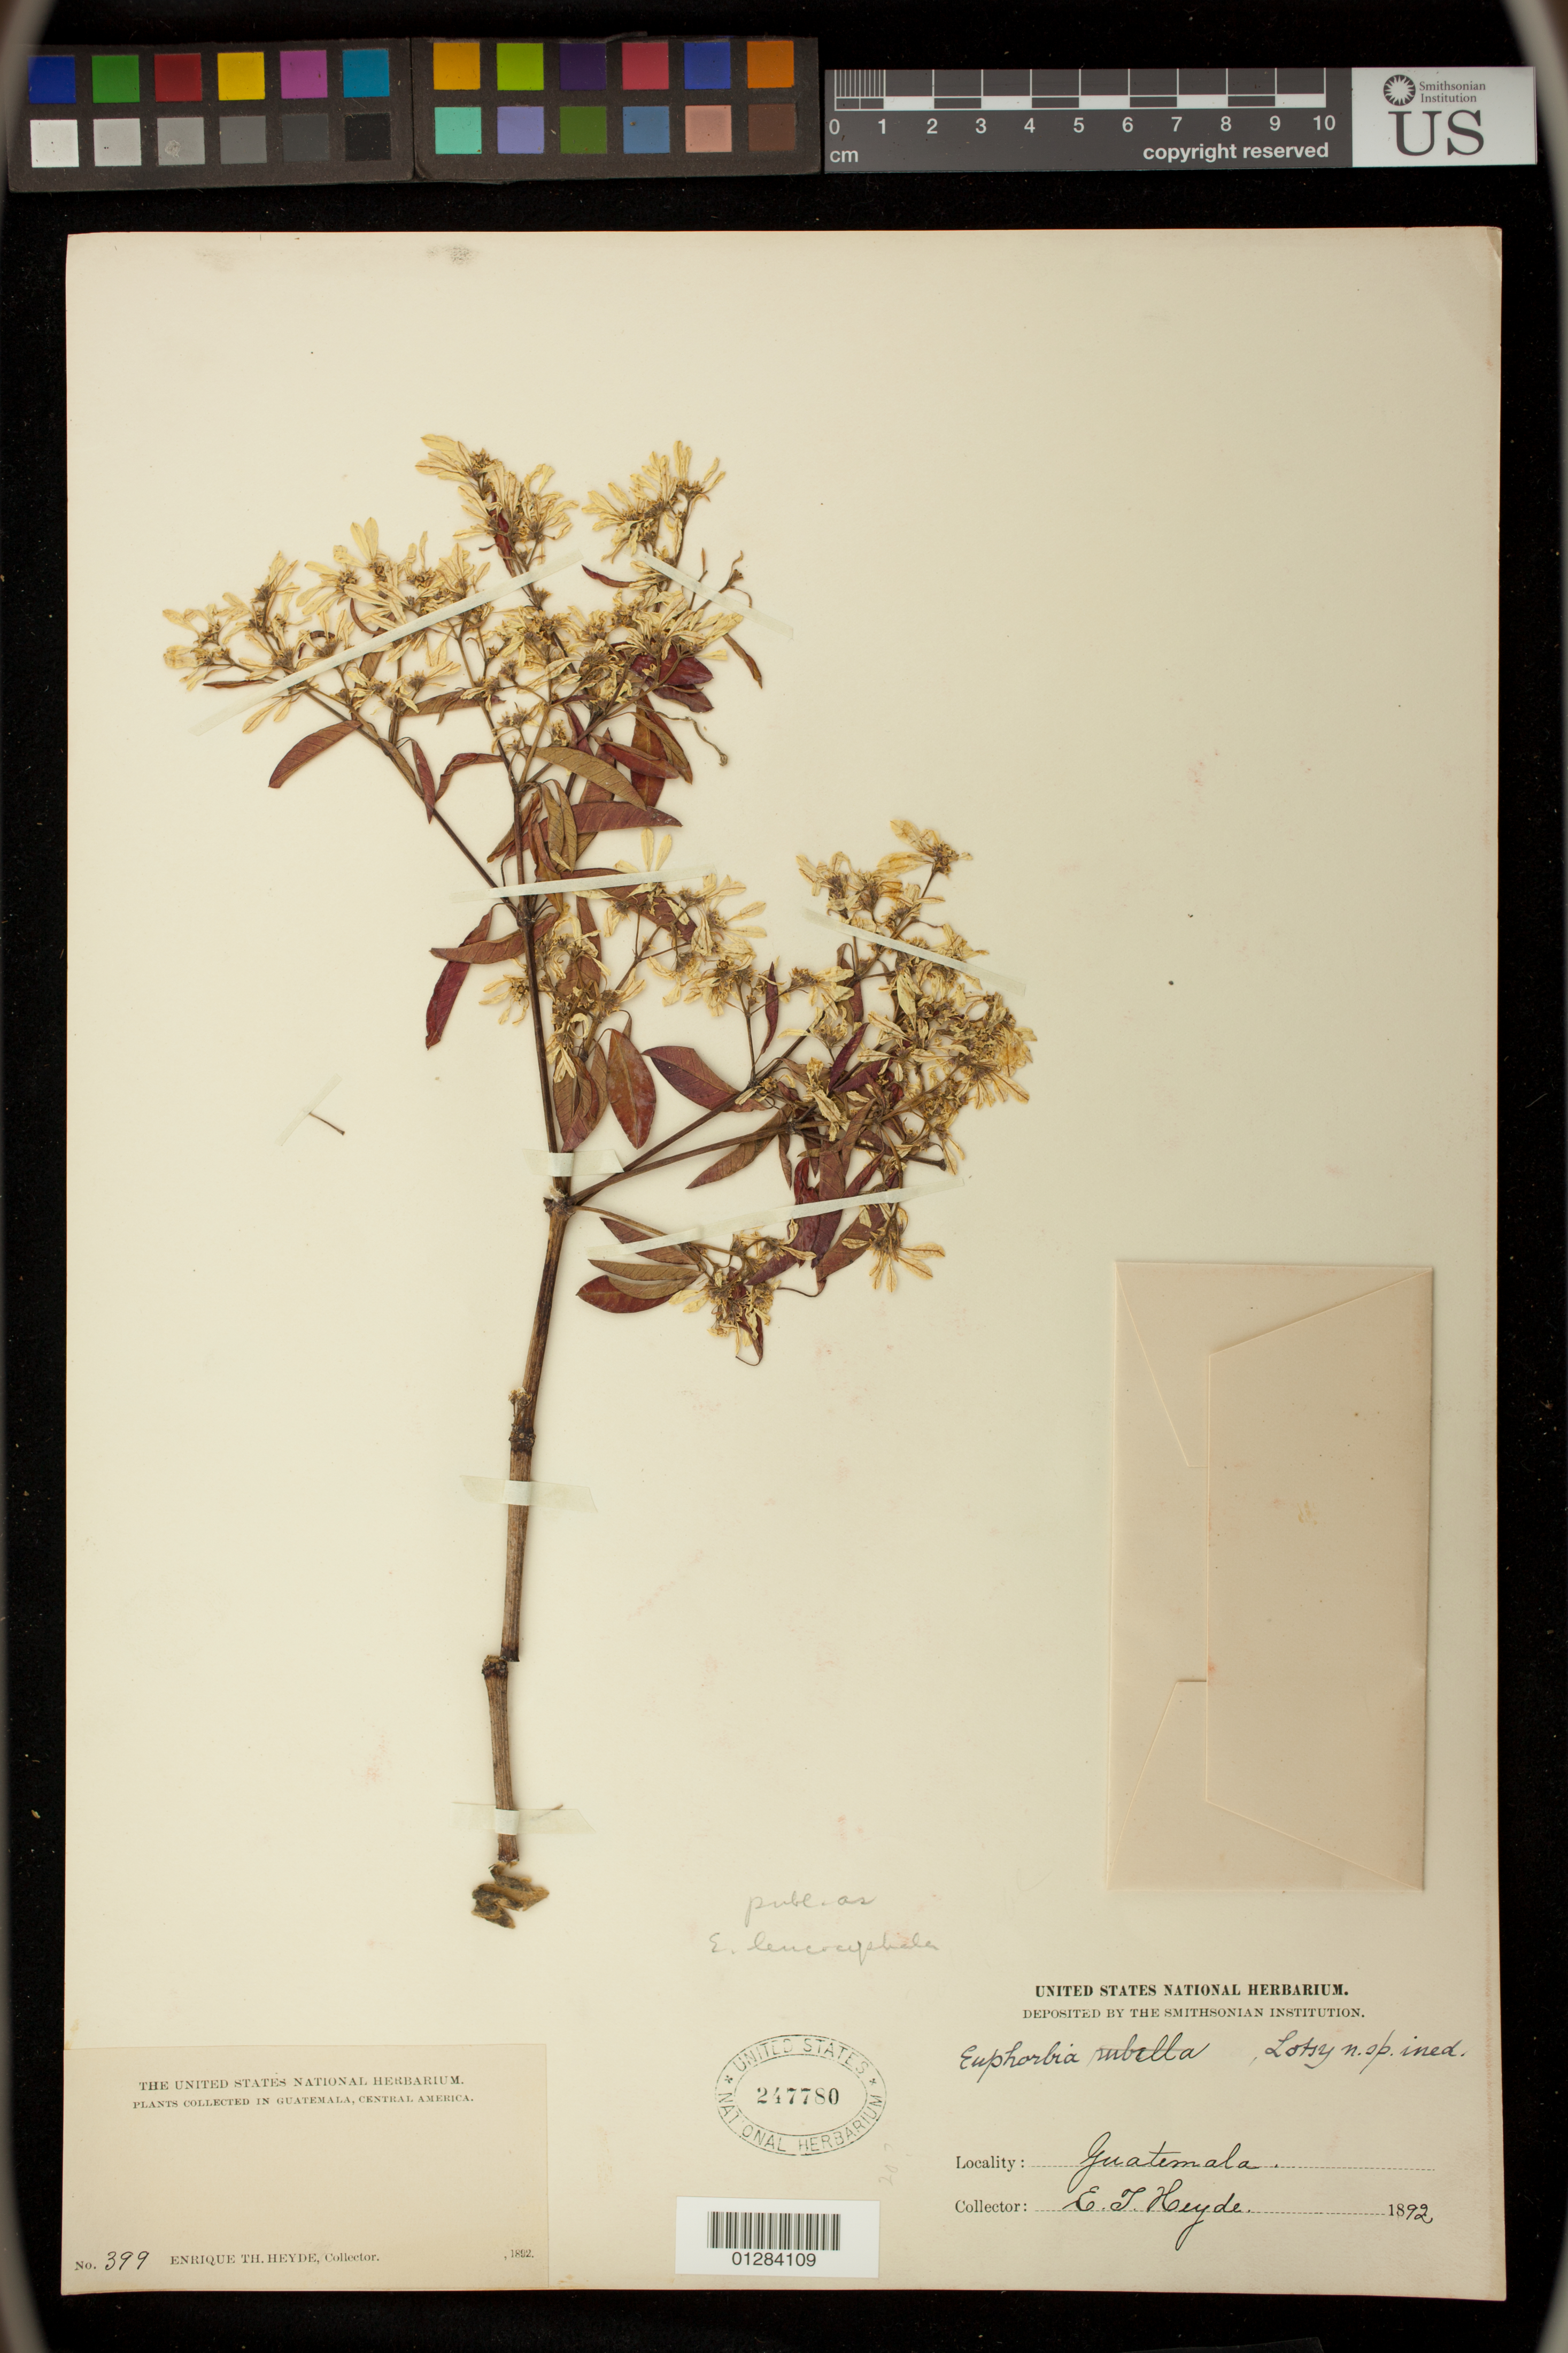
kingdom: Plantae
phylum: Tracheophyta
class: Magnoliopsida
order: Malpighiales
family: Euphorbiaceae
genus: Euphorbia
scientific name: Euphorbia leucocephala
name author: Lotsy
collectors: E. T. Heyde & E. Lux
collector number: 399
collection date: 1892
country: Guatemala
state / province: Santa Rosa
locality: Santa Rosa.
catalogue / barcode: US 247780